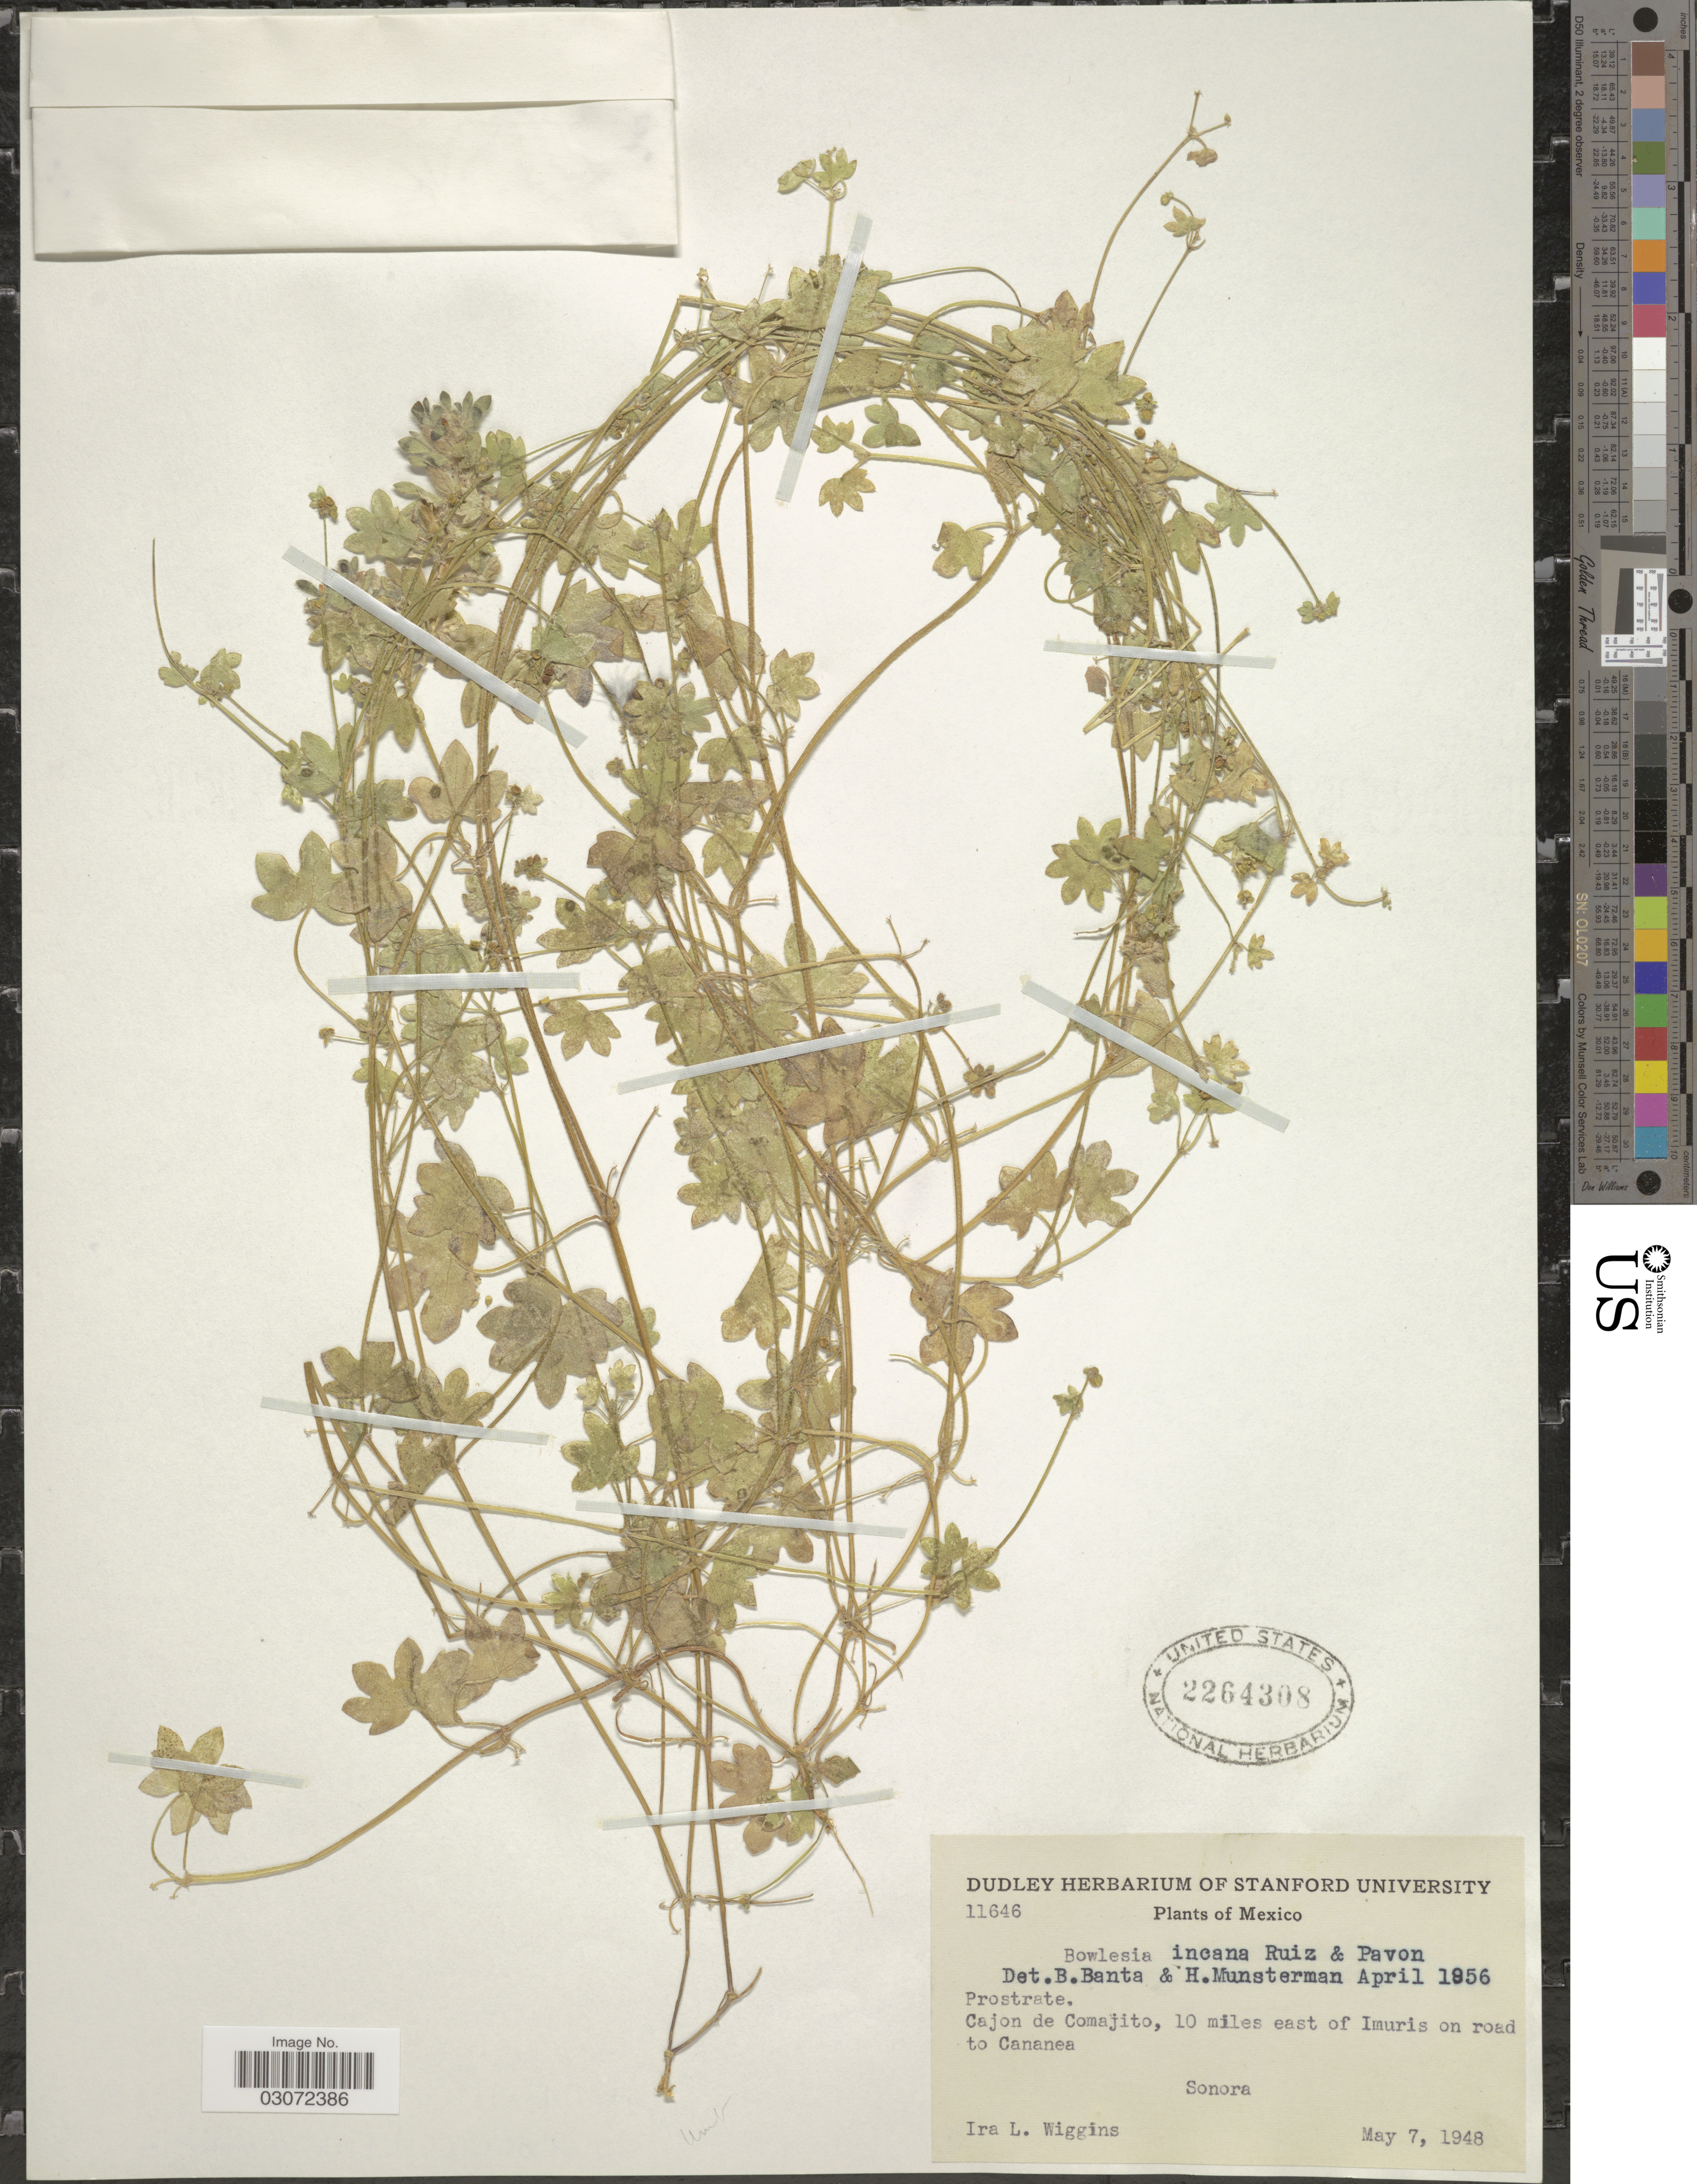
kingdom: Plantae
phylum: Tracheophyta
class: Magnoliopsida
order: Apiales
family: Apiaceae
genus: Bowlesia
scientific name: Bowlesia incana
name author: Ruiz & Pav.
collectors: I. L. Wiggins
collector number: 11646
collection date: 1948-05-07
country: Mexico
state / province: Sonora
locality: Cajon de Comajito, 10 miles east of Imuris on road to Cananea.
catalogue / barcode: US 2264308